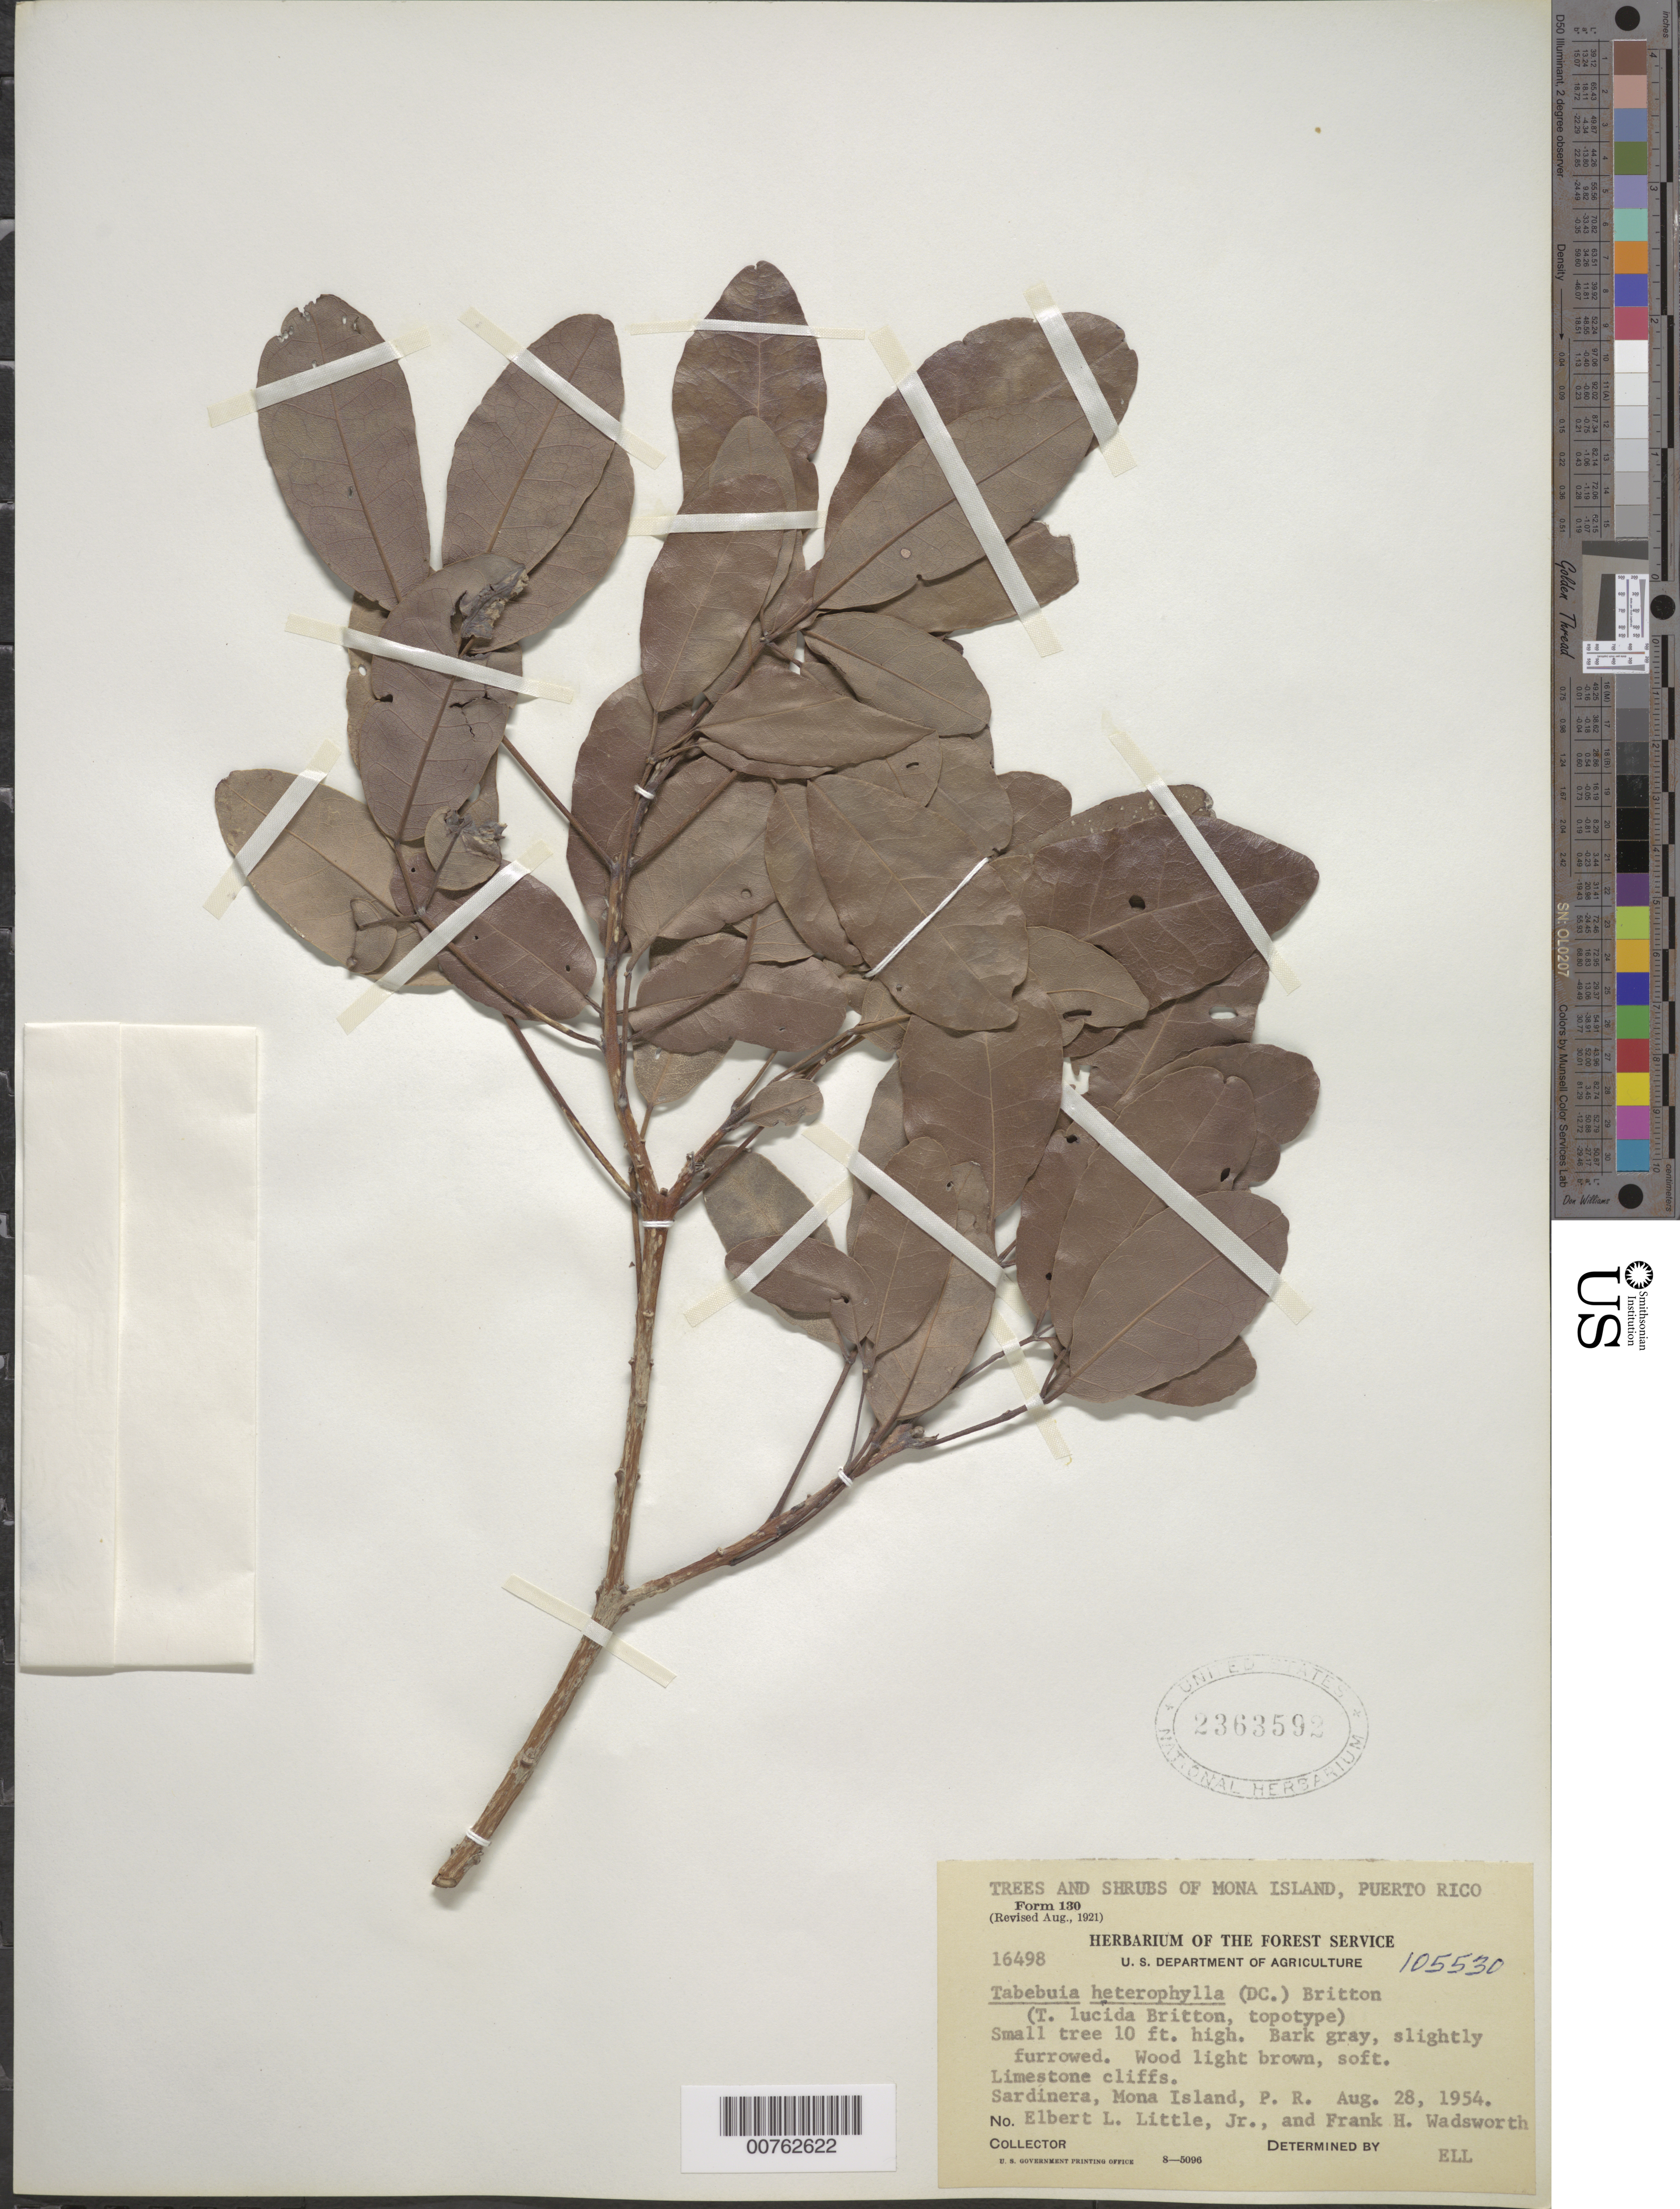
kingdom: Plantae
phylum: Tracheophyta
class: Magnoliopsida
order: Lamiales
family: Bignoniaceae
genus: Tabebuia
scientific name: Tabebuia heterophylla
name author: (DC.) Britton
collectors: E. L. Little & F. Wadsworth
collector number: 16498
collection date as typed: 28 Aug 1954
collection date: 1954-08-28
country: Puerto Rico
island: Mona I.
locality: Sardinera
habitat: Limestone cliffs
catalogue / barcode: US 2363592